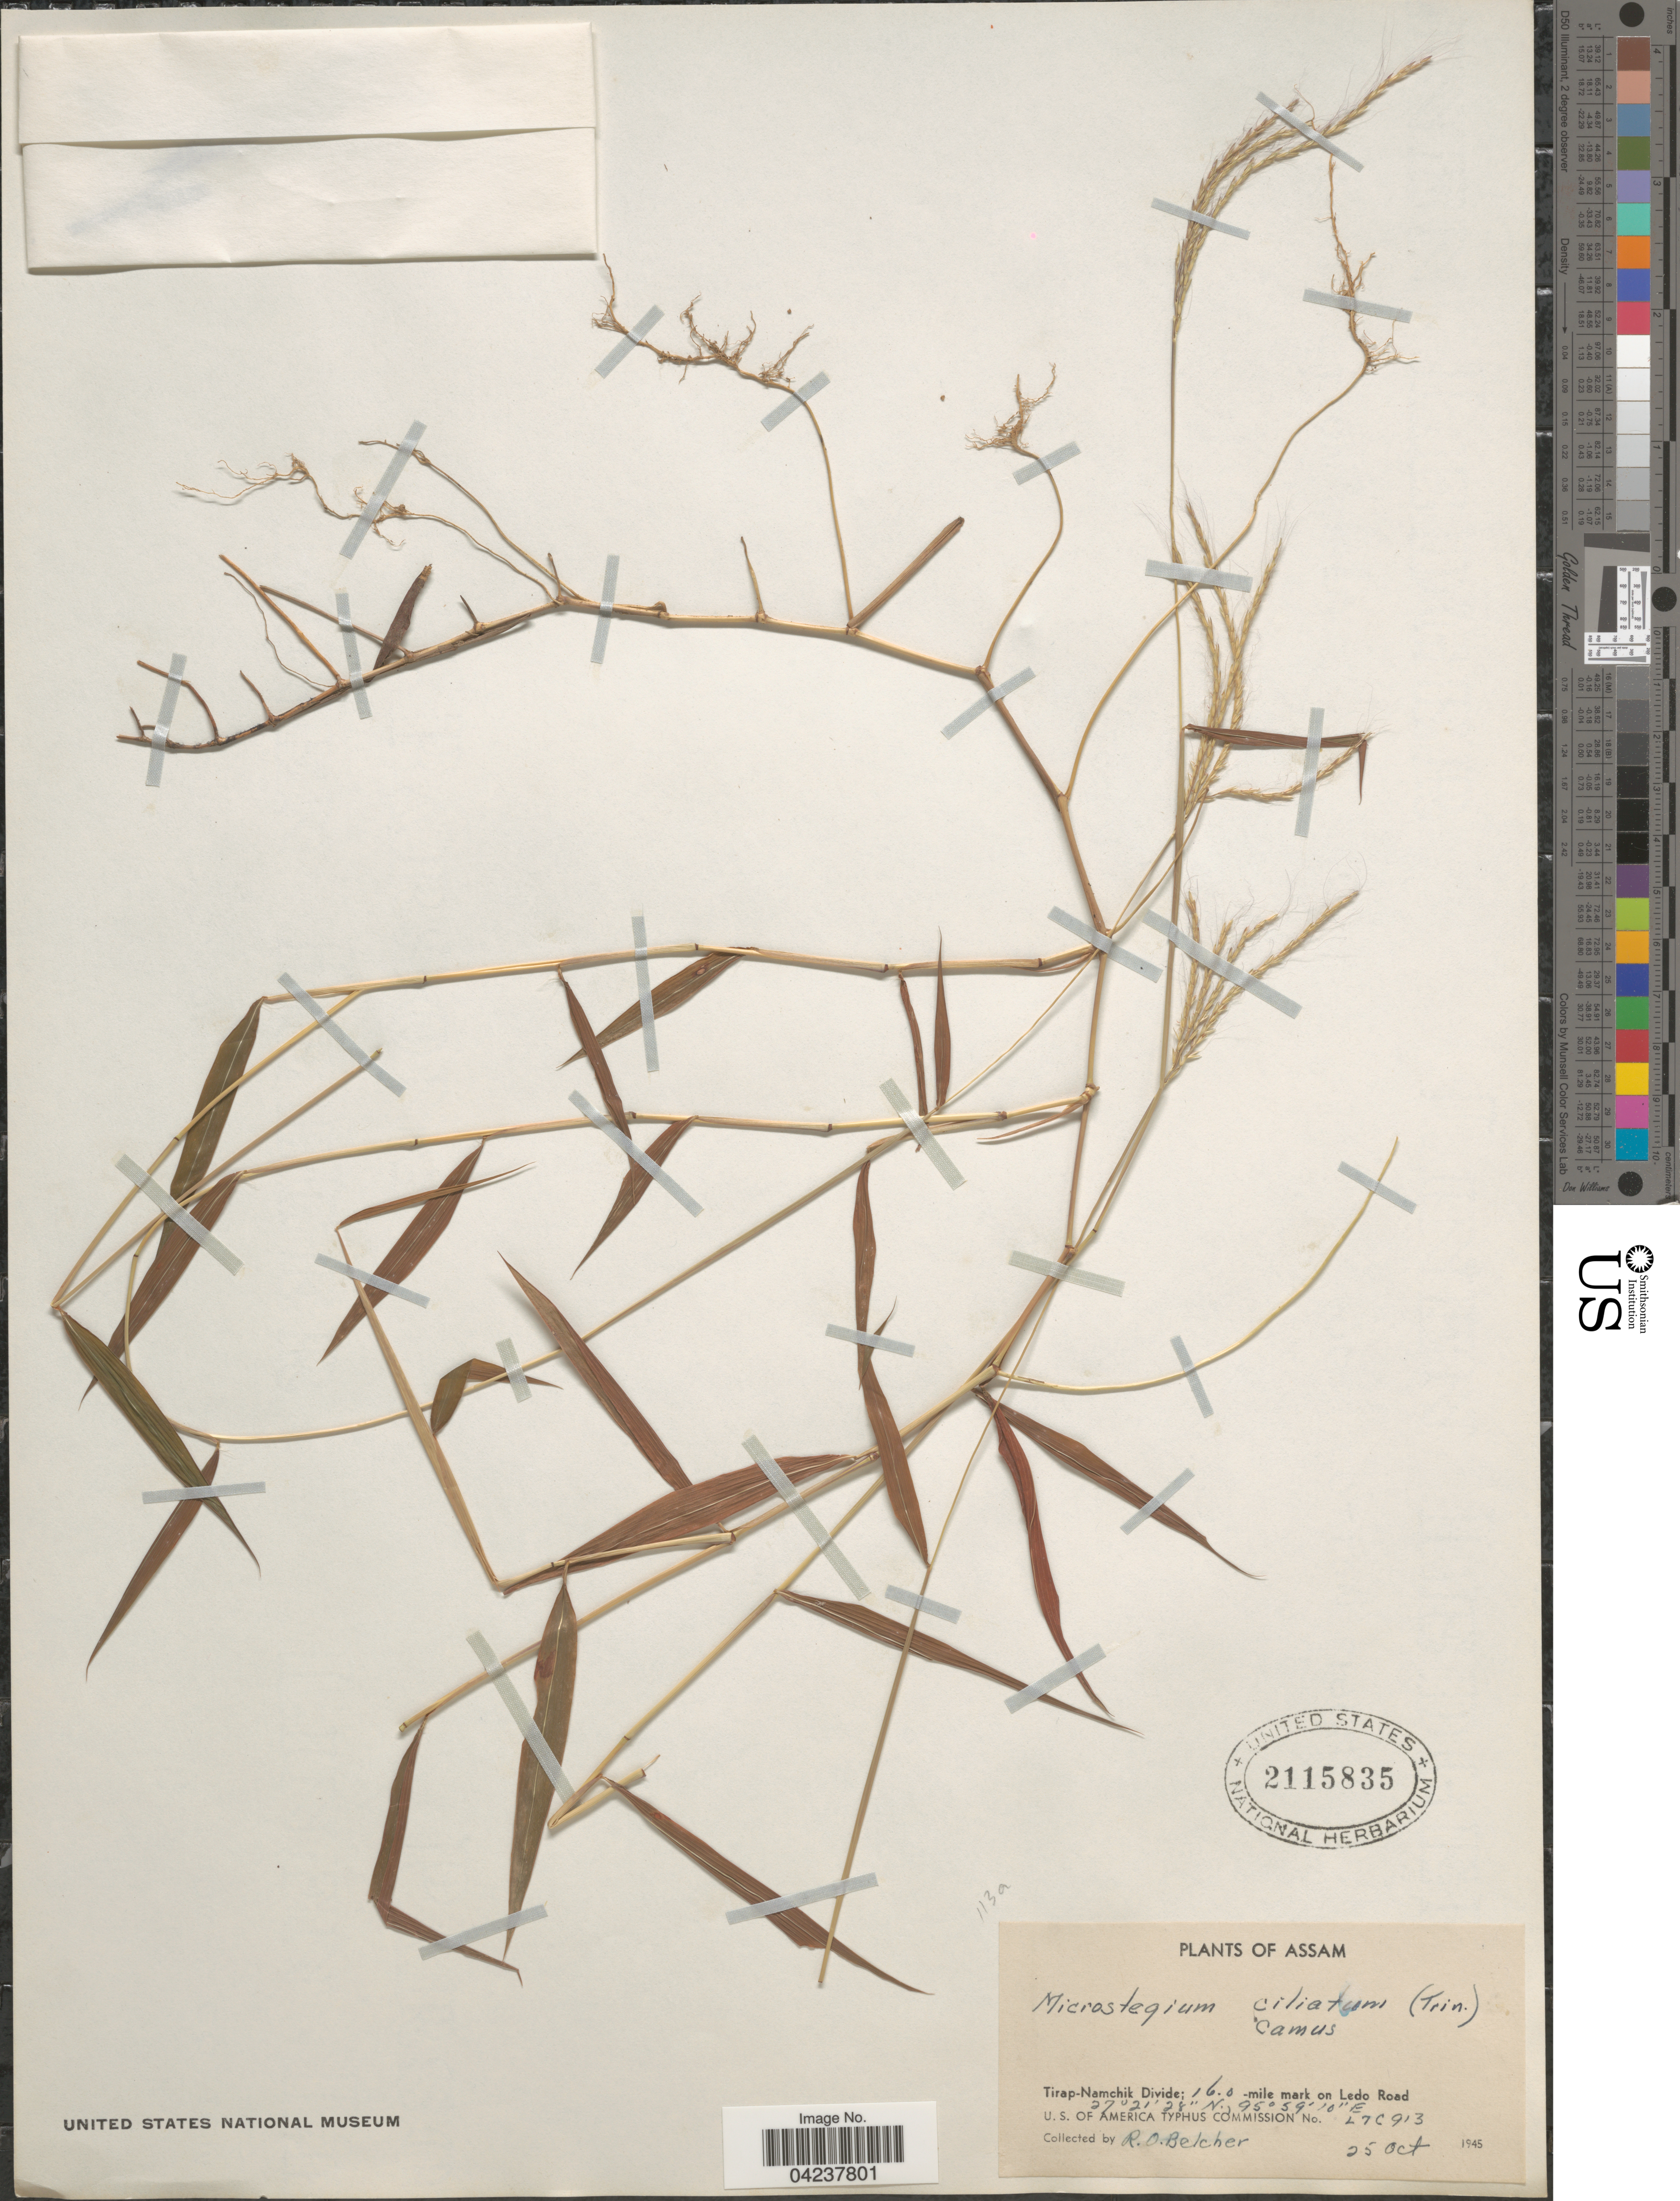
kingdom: Plantae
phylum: Tracheophyta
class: Liliopsida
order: Poales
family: Poaceae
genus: Microstegium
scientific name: Microstegium ciliatum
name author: (Trin.) A. Camus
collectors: R. Belcher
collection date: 1945-10-25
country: India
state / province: Assam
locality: Tirap-Namchik Divide: 16.0 - mile mark on Ledo Road. U. S. of America Typhus Commission No. L7C913.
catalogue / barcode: US 2115835